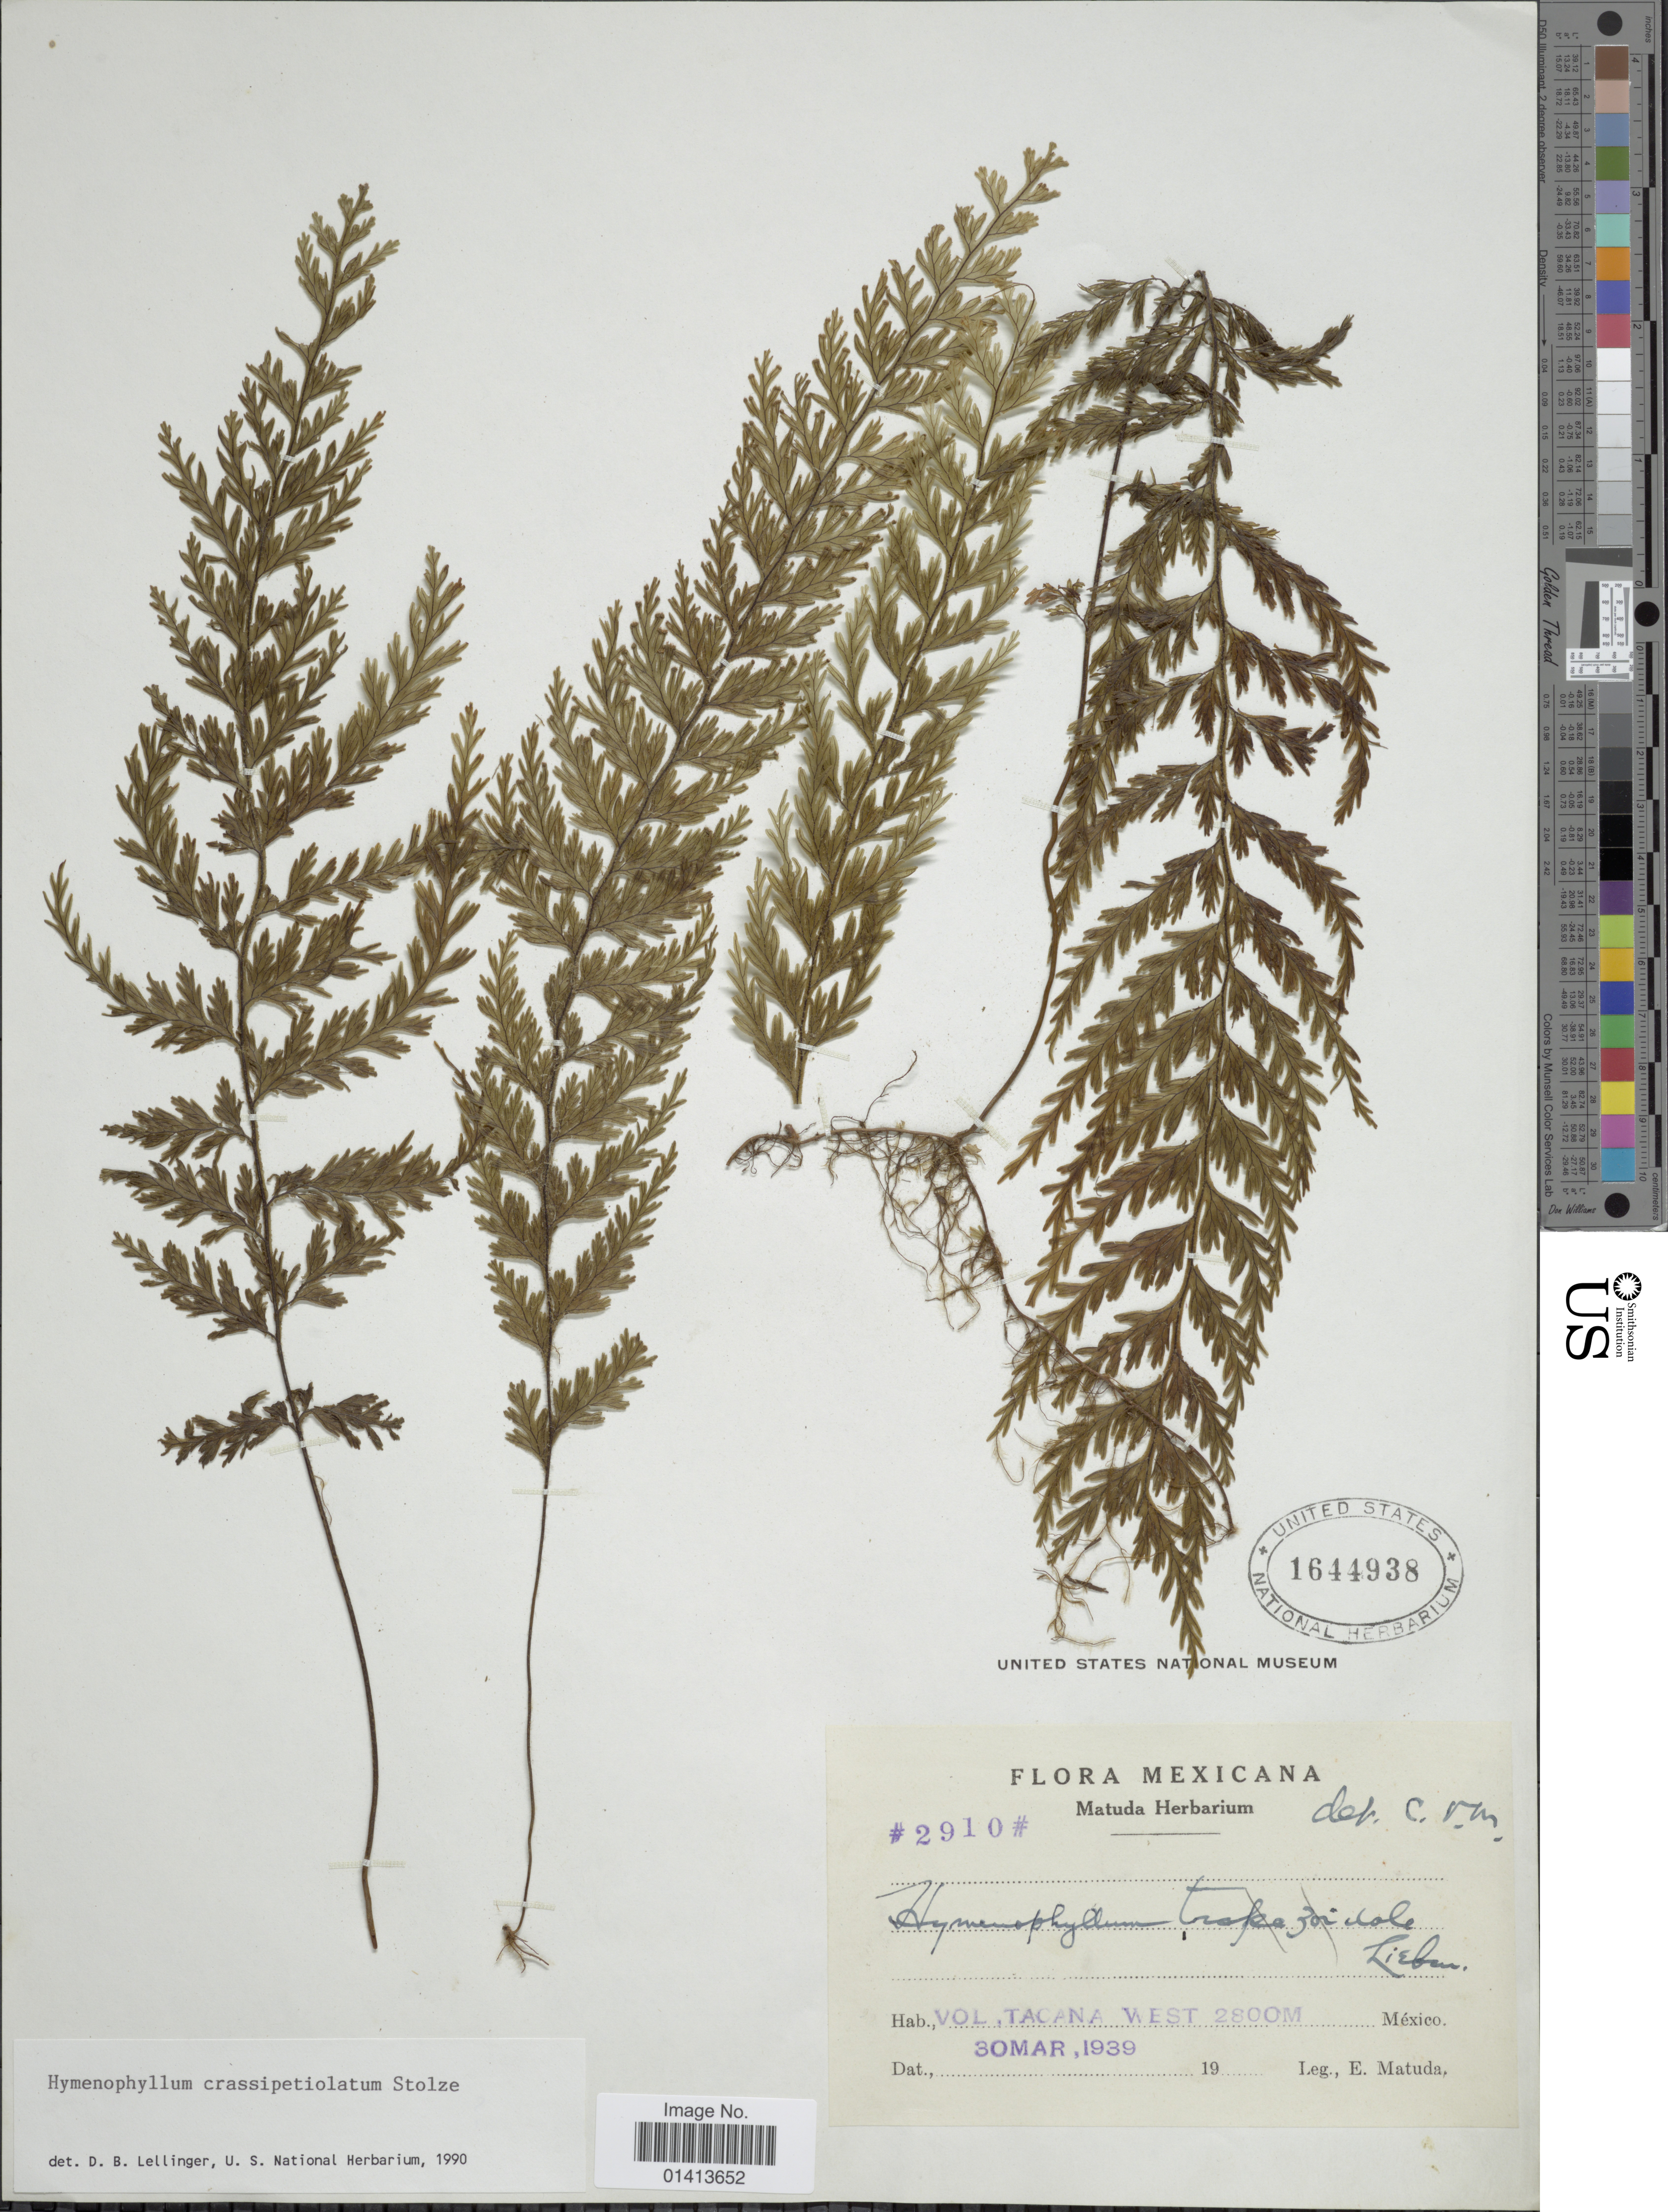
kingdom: Plantae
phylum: Tracheophyta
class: Polypodiopsida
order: Hymenophyllales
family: Hymenophyllaceae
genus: Hymenophyllum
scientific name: Hymenophyllum crassipetiolatum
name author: Stolze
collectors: E. Matuda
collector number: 2910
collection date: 1939-03-30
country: Mexico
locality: Vol, Tacana West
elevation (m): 2800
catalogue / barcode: US 1644938